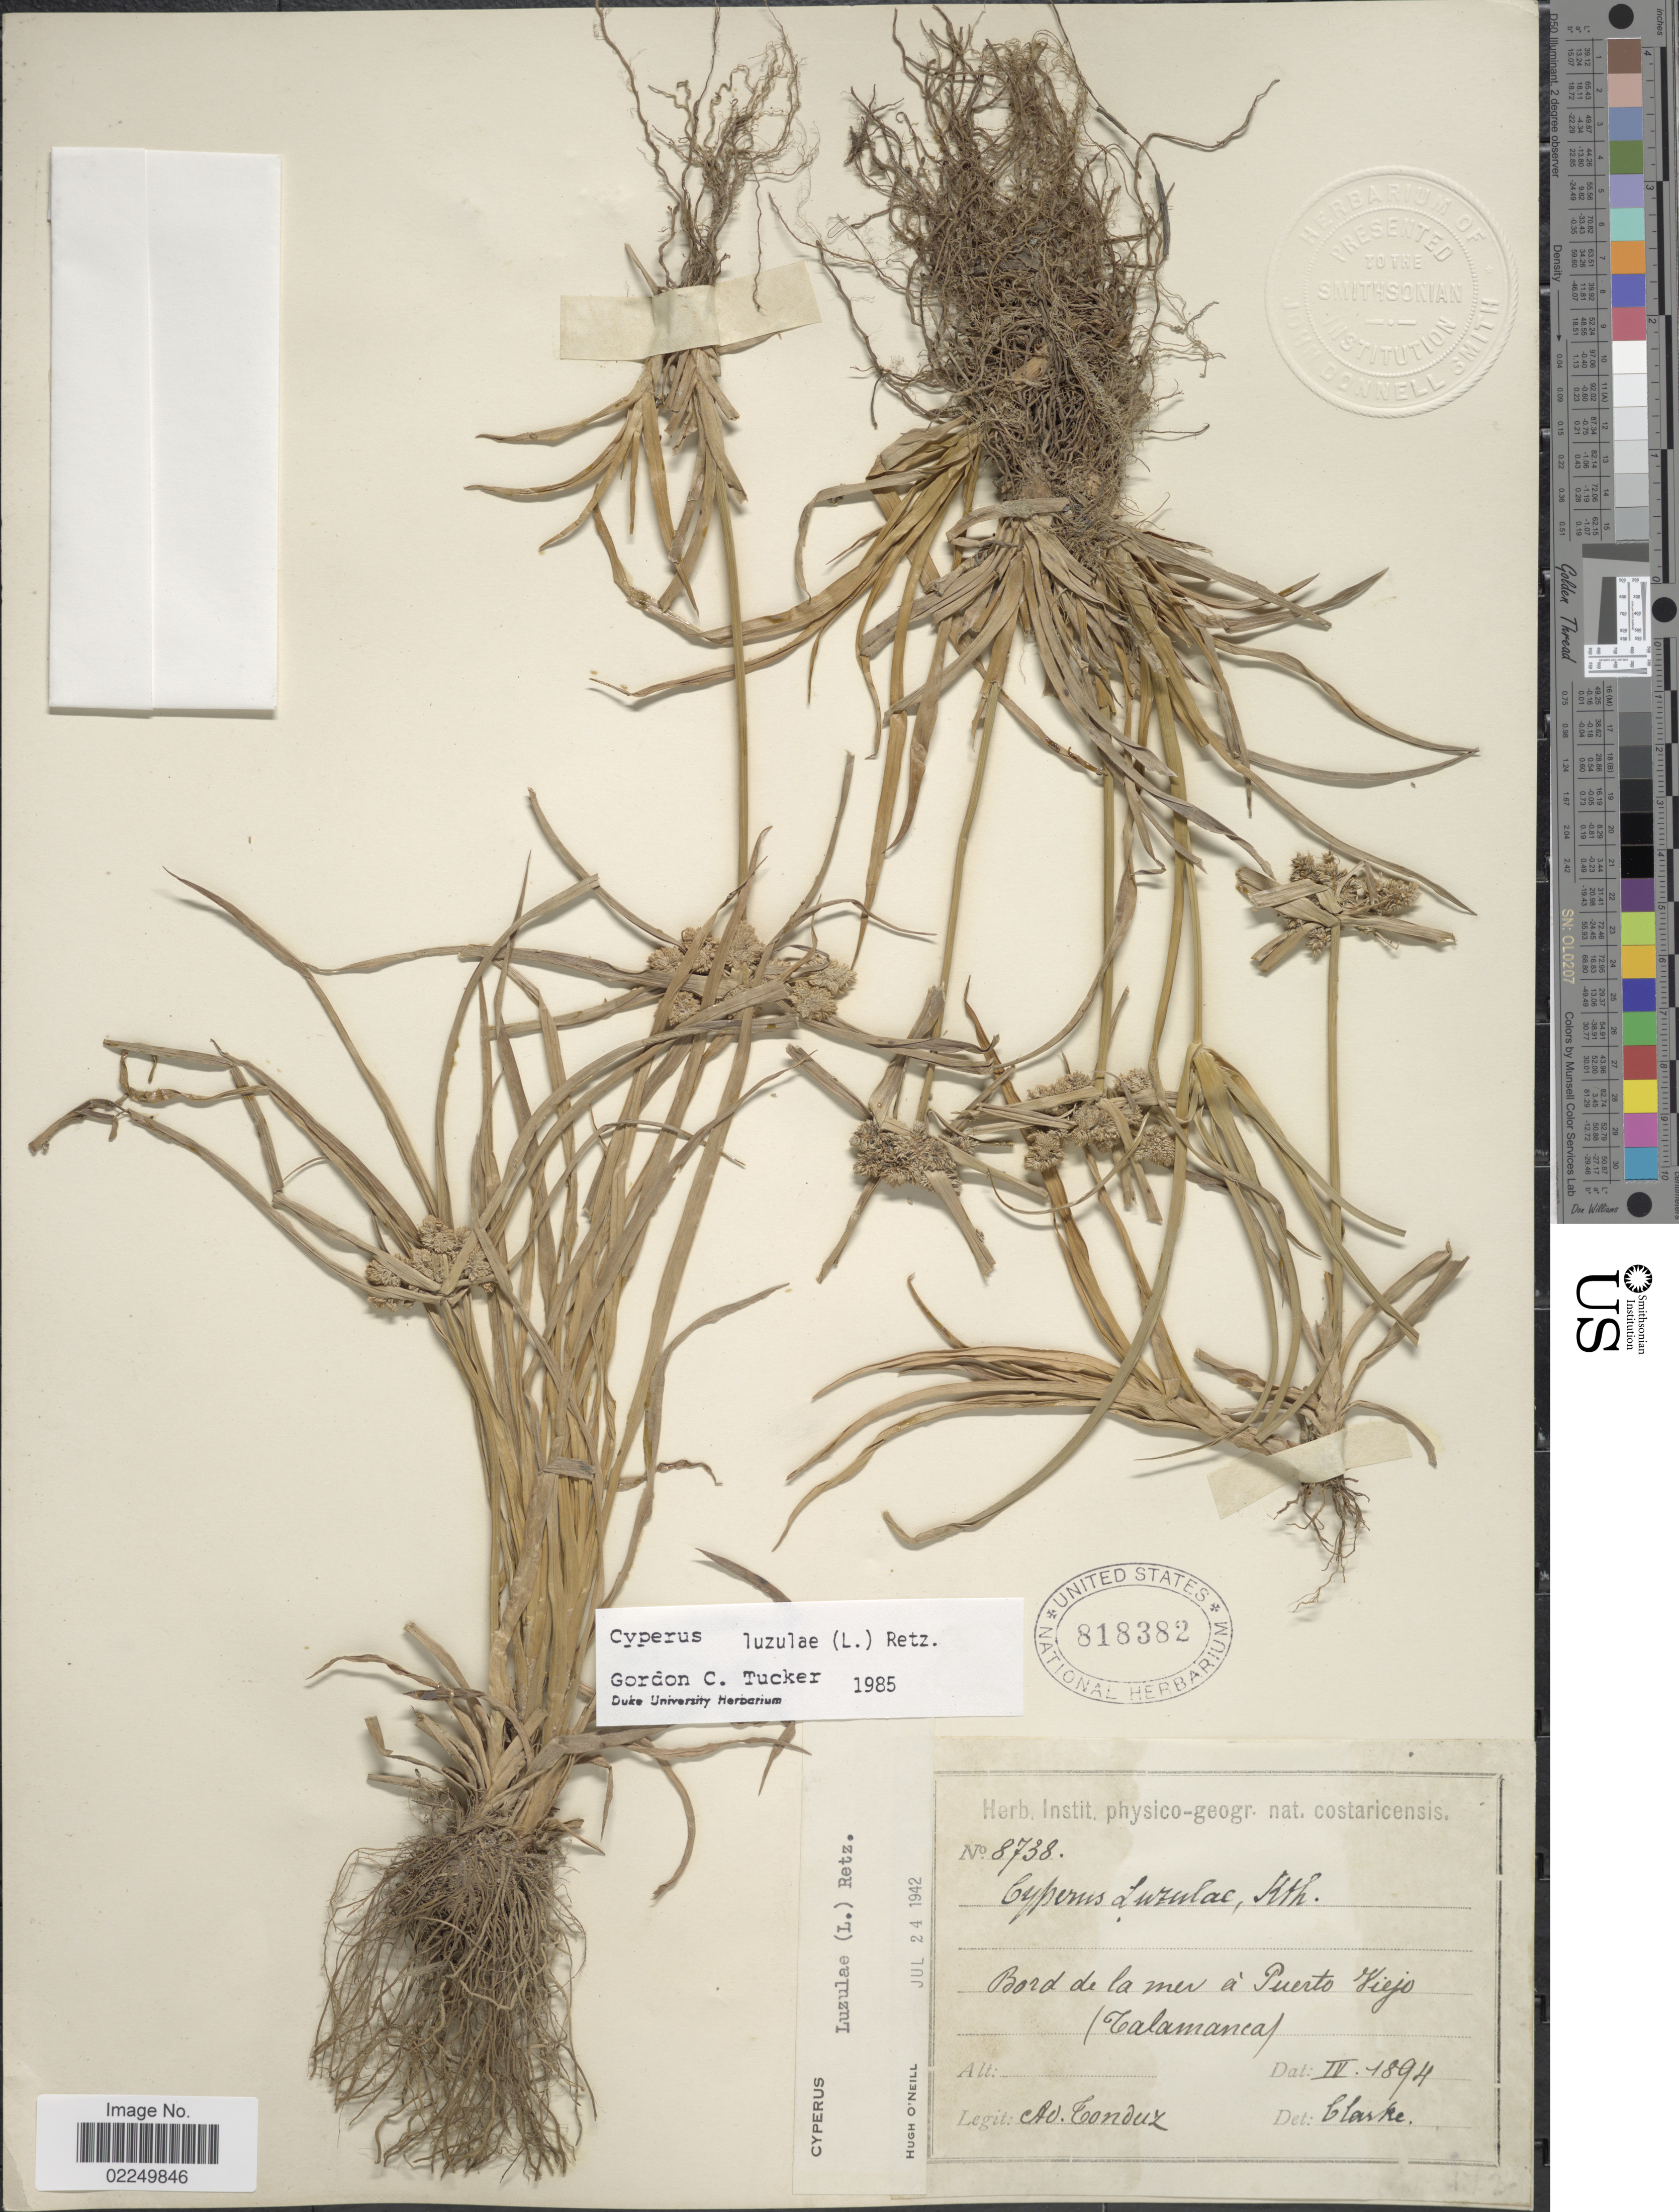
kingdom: Plantae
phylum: Tracheophyta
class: Liliopsida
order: Poales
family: Cyperaceae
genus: Cyperus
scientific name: Cyperus luzulae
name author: (L.) Rottb. ex Retz.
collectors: A. Tonduz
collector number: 8738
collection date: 1894-04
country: Costa Rica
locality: Bord de la mer a Puerto Viejo (Talamanca)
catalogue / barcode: US 818382